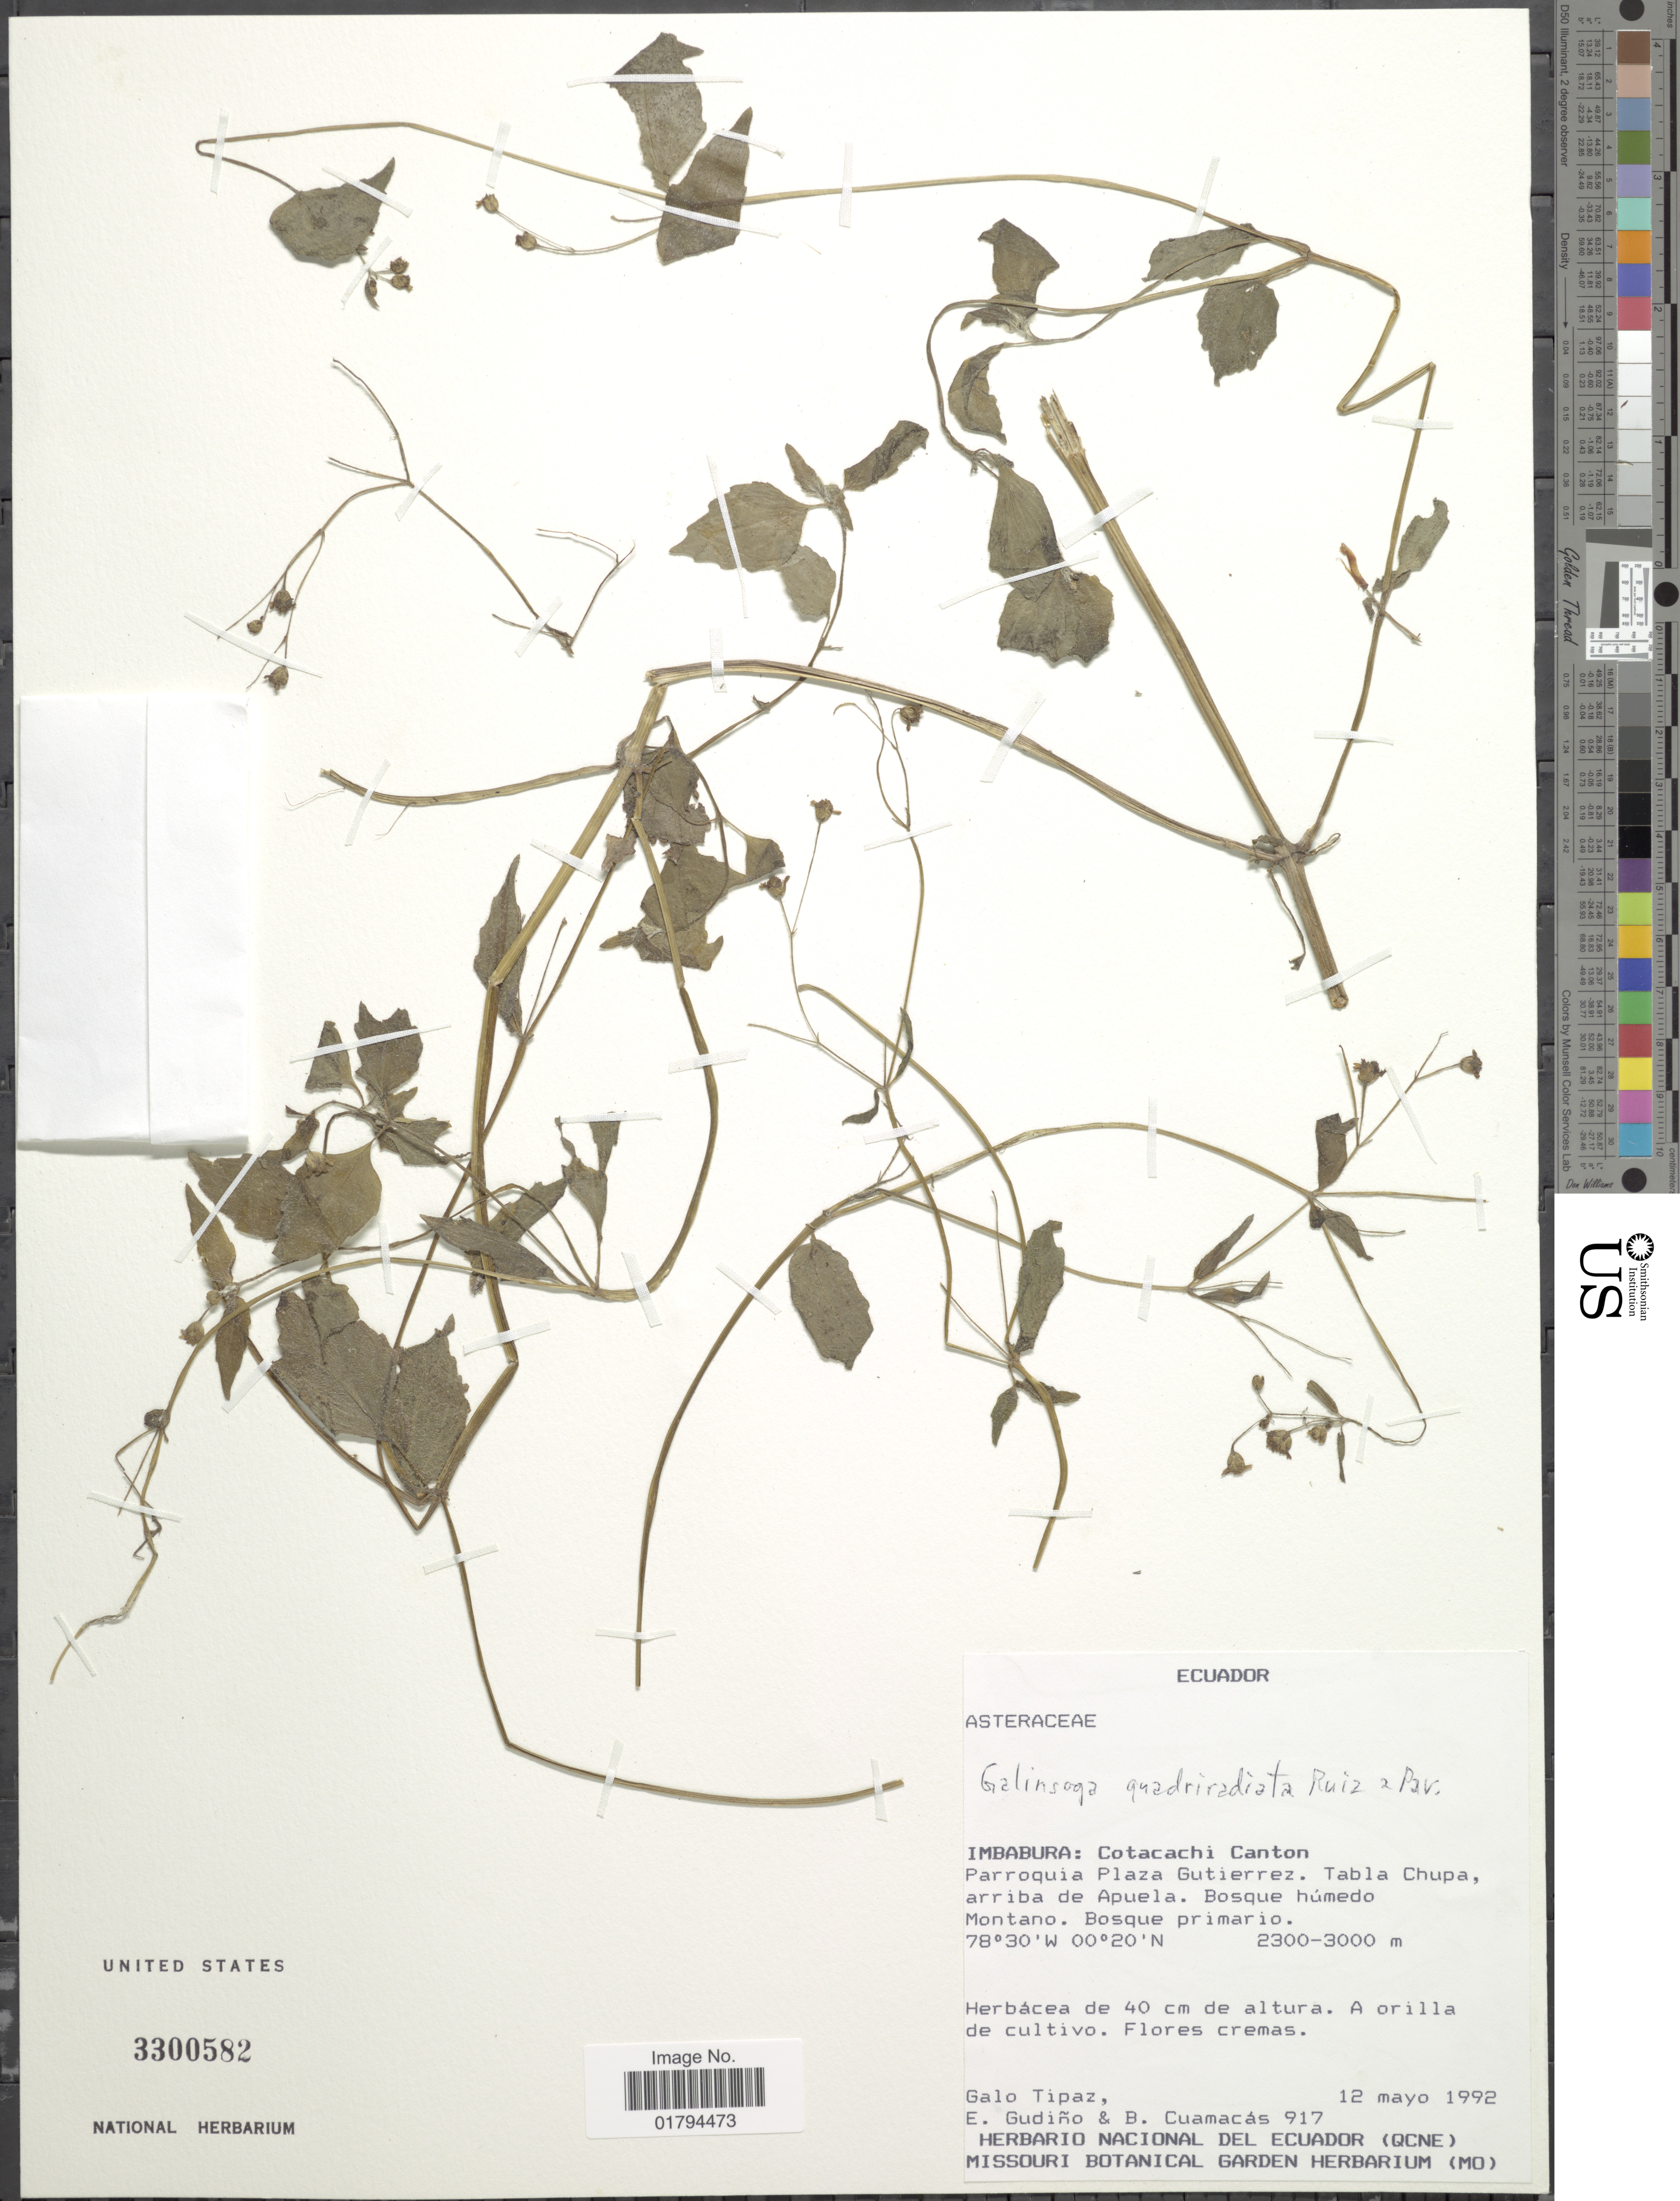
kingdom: Plantae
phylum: Tracheophyta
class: Magnoliopsida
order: Asterales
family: Asteraceae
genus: Galinsoga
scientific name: Galinsoga quadriradiata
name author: Ruiz & Pav.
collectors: G. Tipaz, E. Gudiño & B. Cuamacas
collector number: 917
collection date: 1992-05-12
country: Ecuador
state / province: Imbabura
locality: Cotocachi Canton, parroquia Plaza Gutierrez. Tabla Chupa arriba de Apuela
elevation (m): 2300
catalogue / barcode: US 3300582